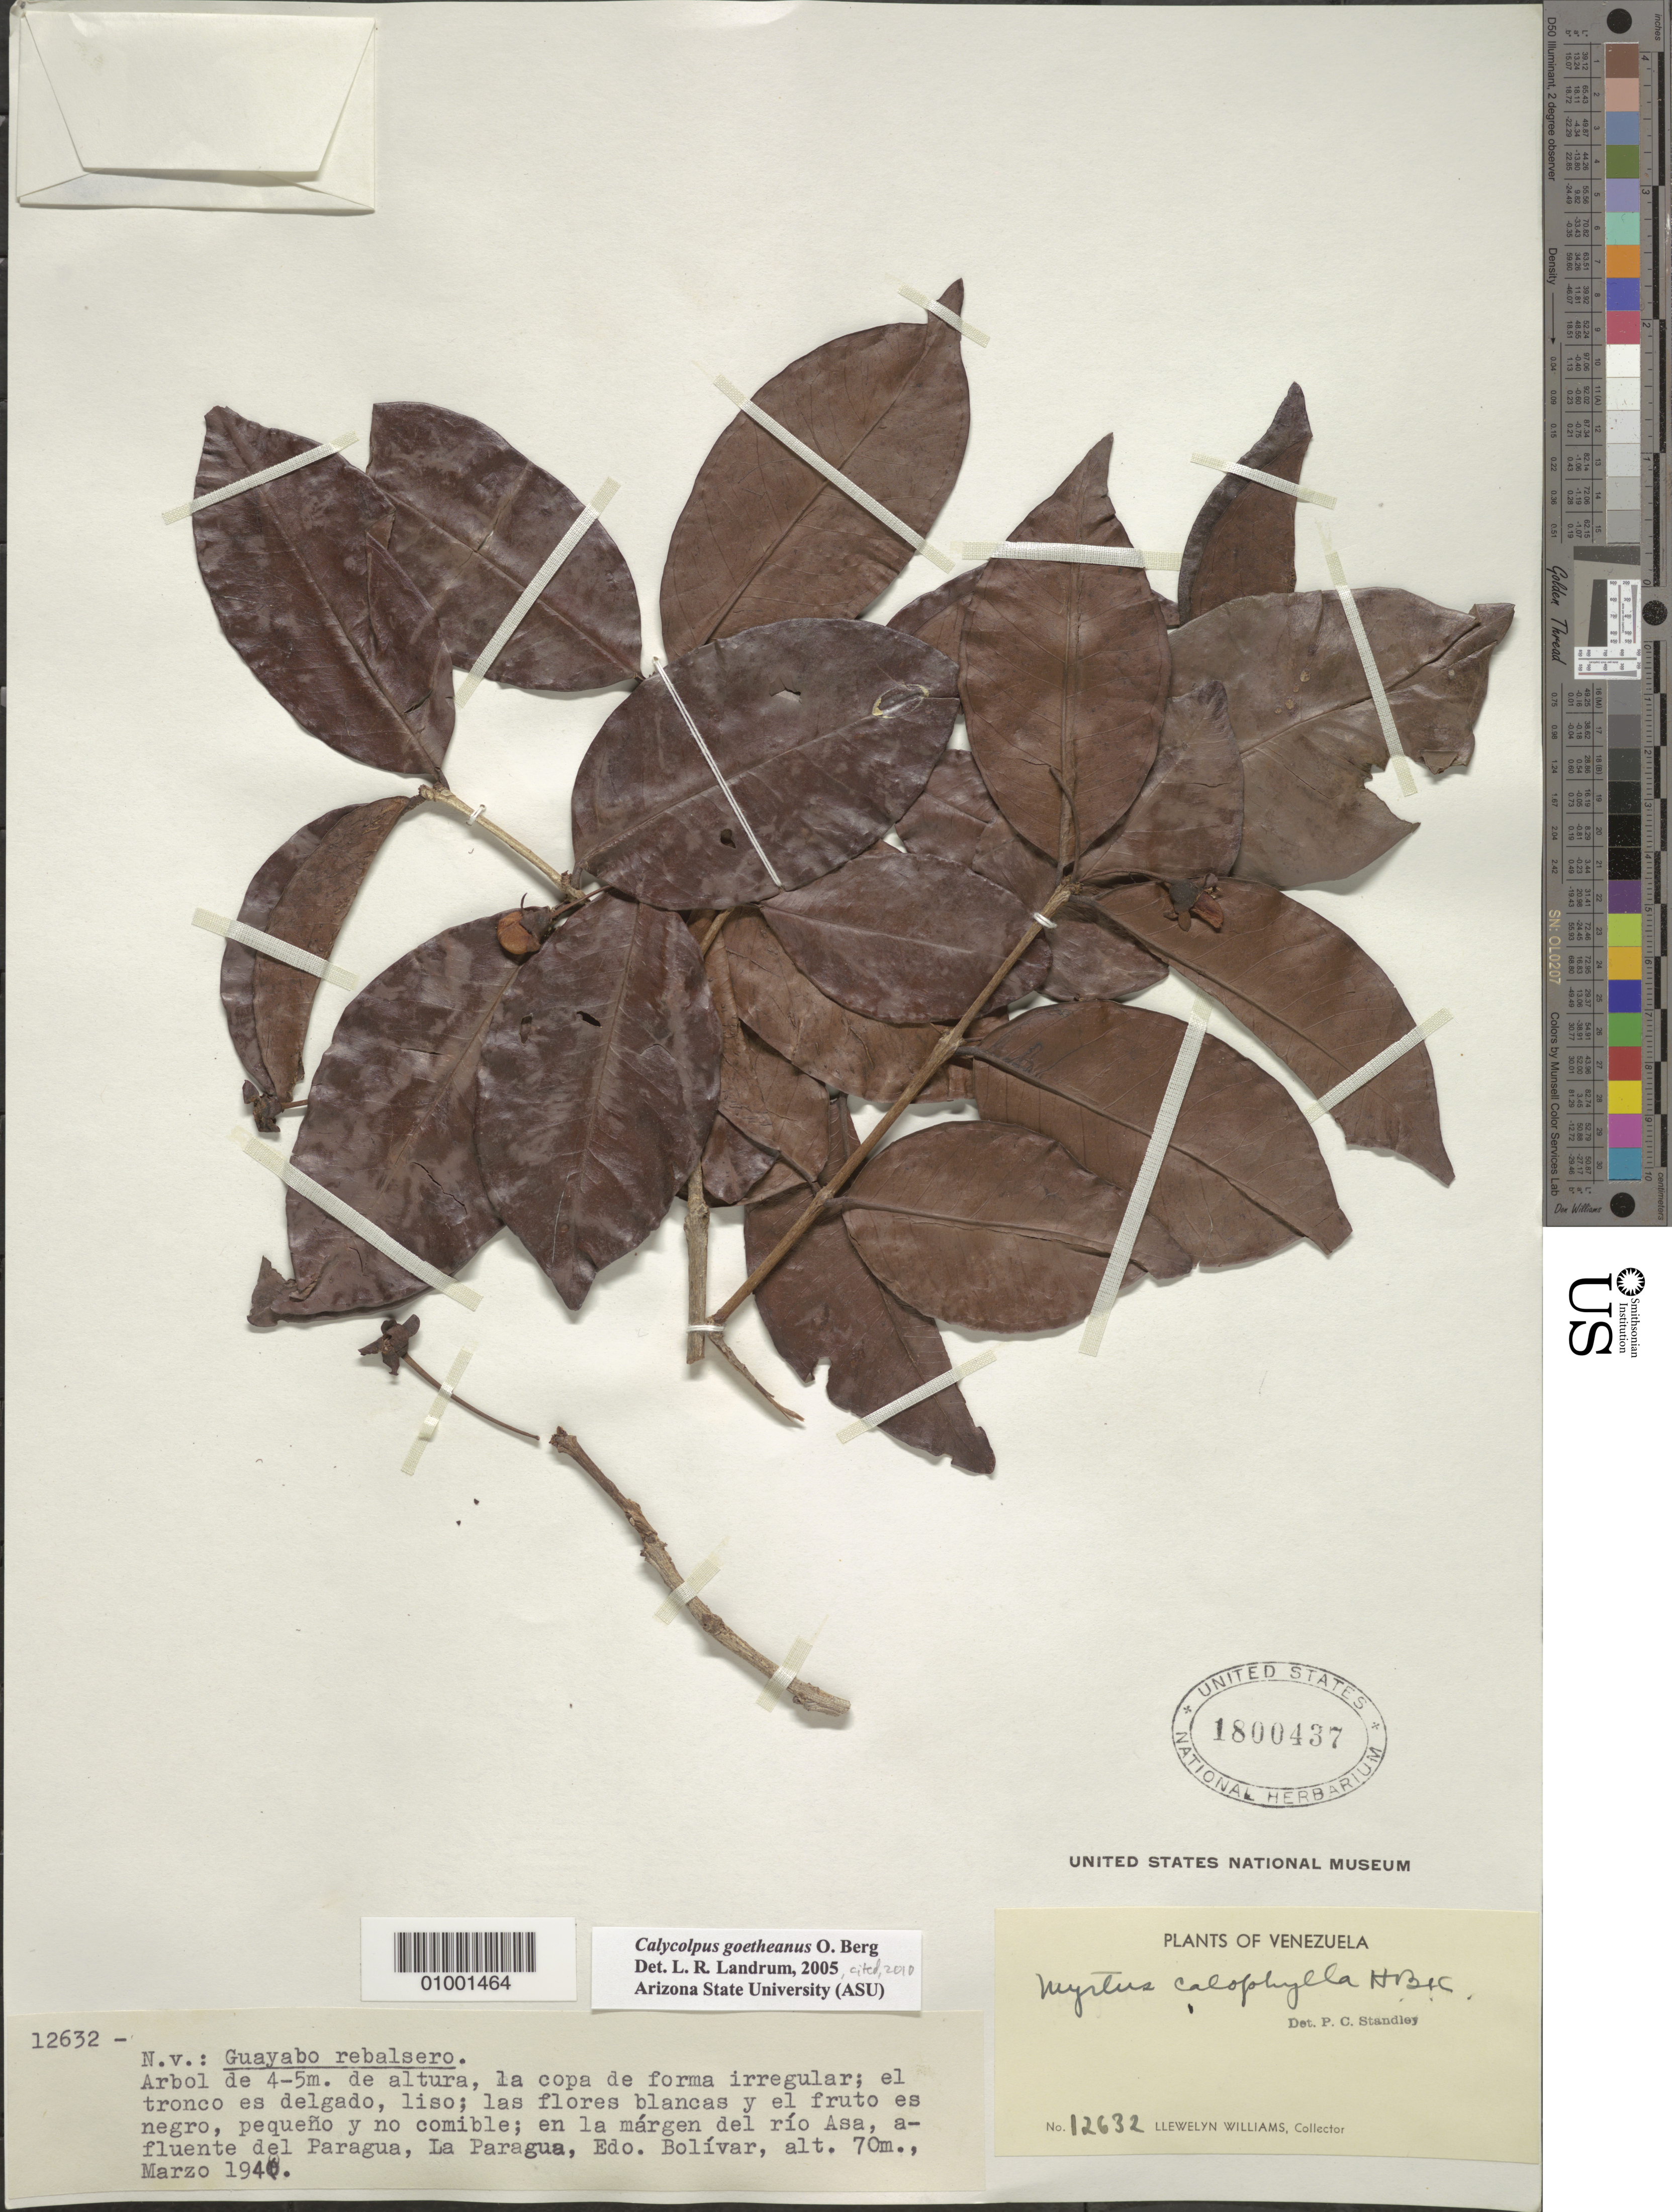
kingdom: Plantae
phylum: Tracheophyta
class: Magnoliopsida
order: Myrtales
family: Myrtaceae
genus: Calycolpus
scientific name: Calycolpus goetheanus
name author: (DC.) O. Berg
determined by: Landrum, L. R.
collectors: Ll. Williams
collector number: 12632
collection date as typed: Mar-40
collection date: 1940-03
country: Venezuela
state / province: Bolívar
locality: Rio Asa, afluente del Paragua, La Paragua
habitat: Margen del rio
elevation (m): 70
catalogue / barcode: US 1800437